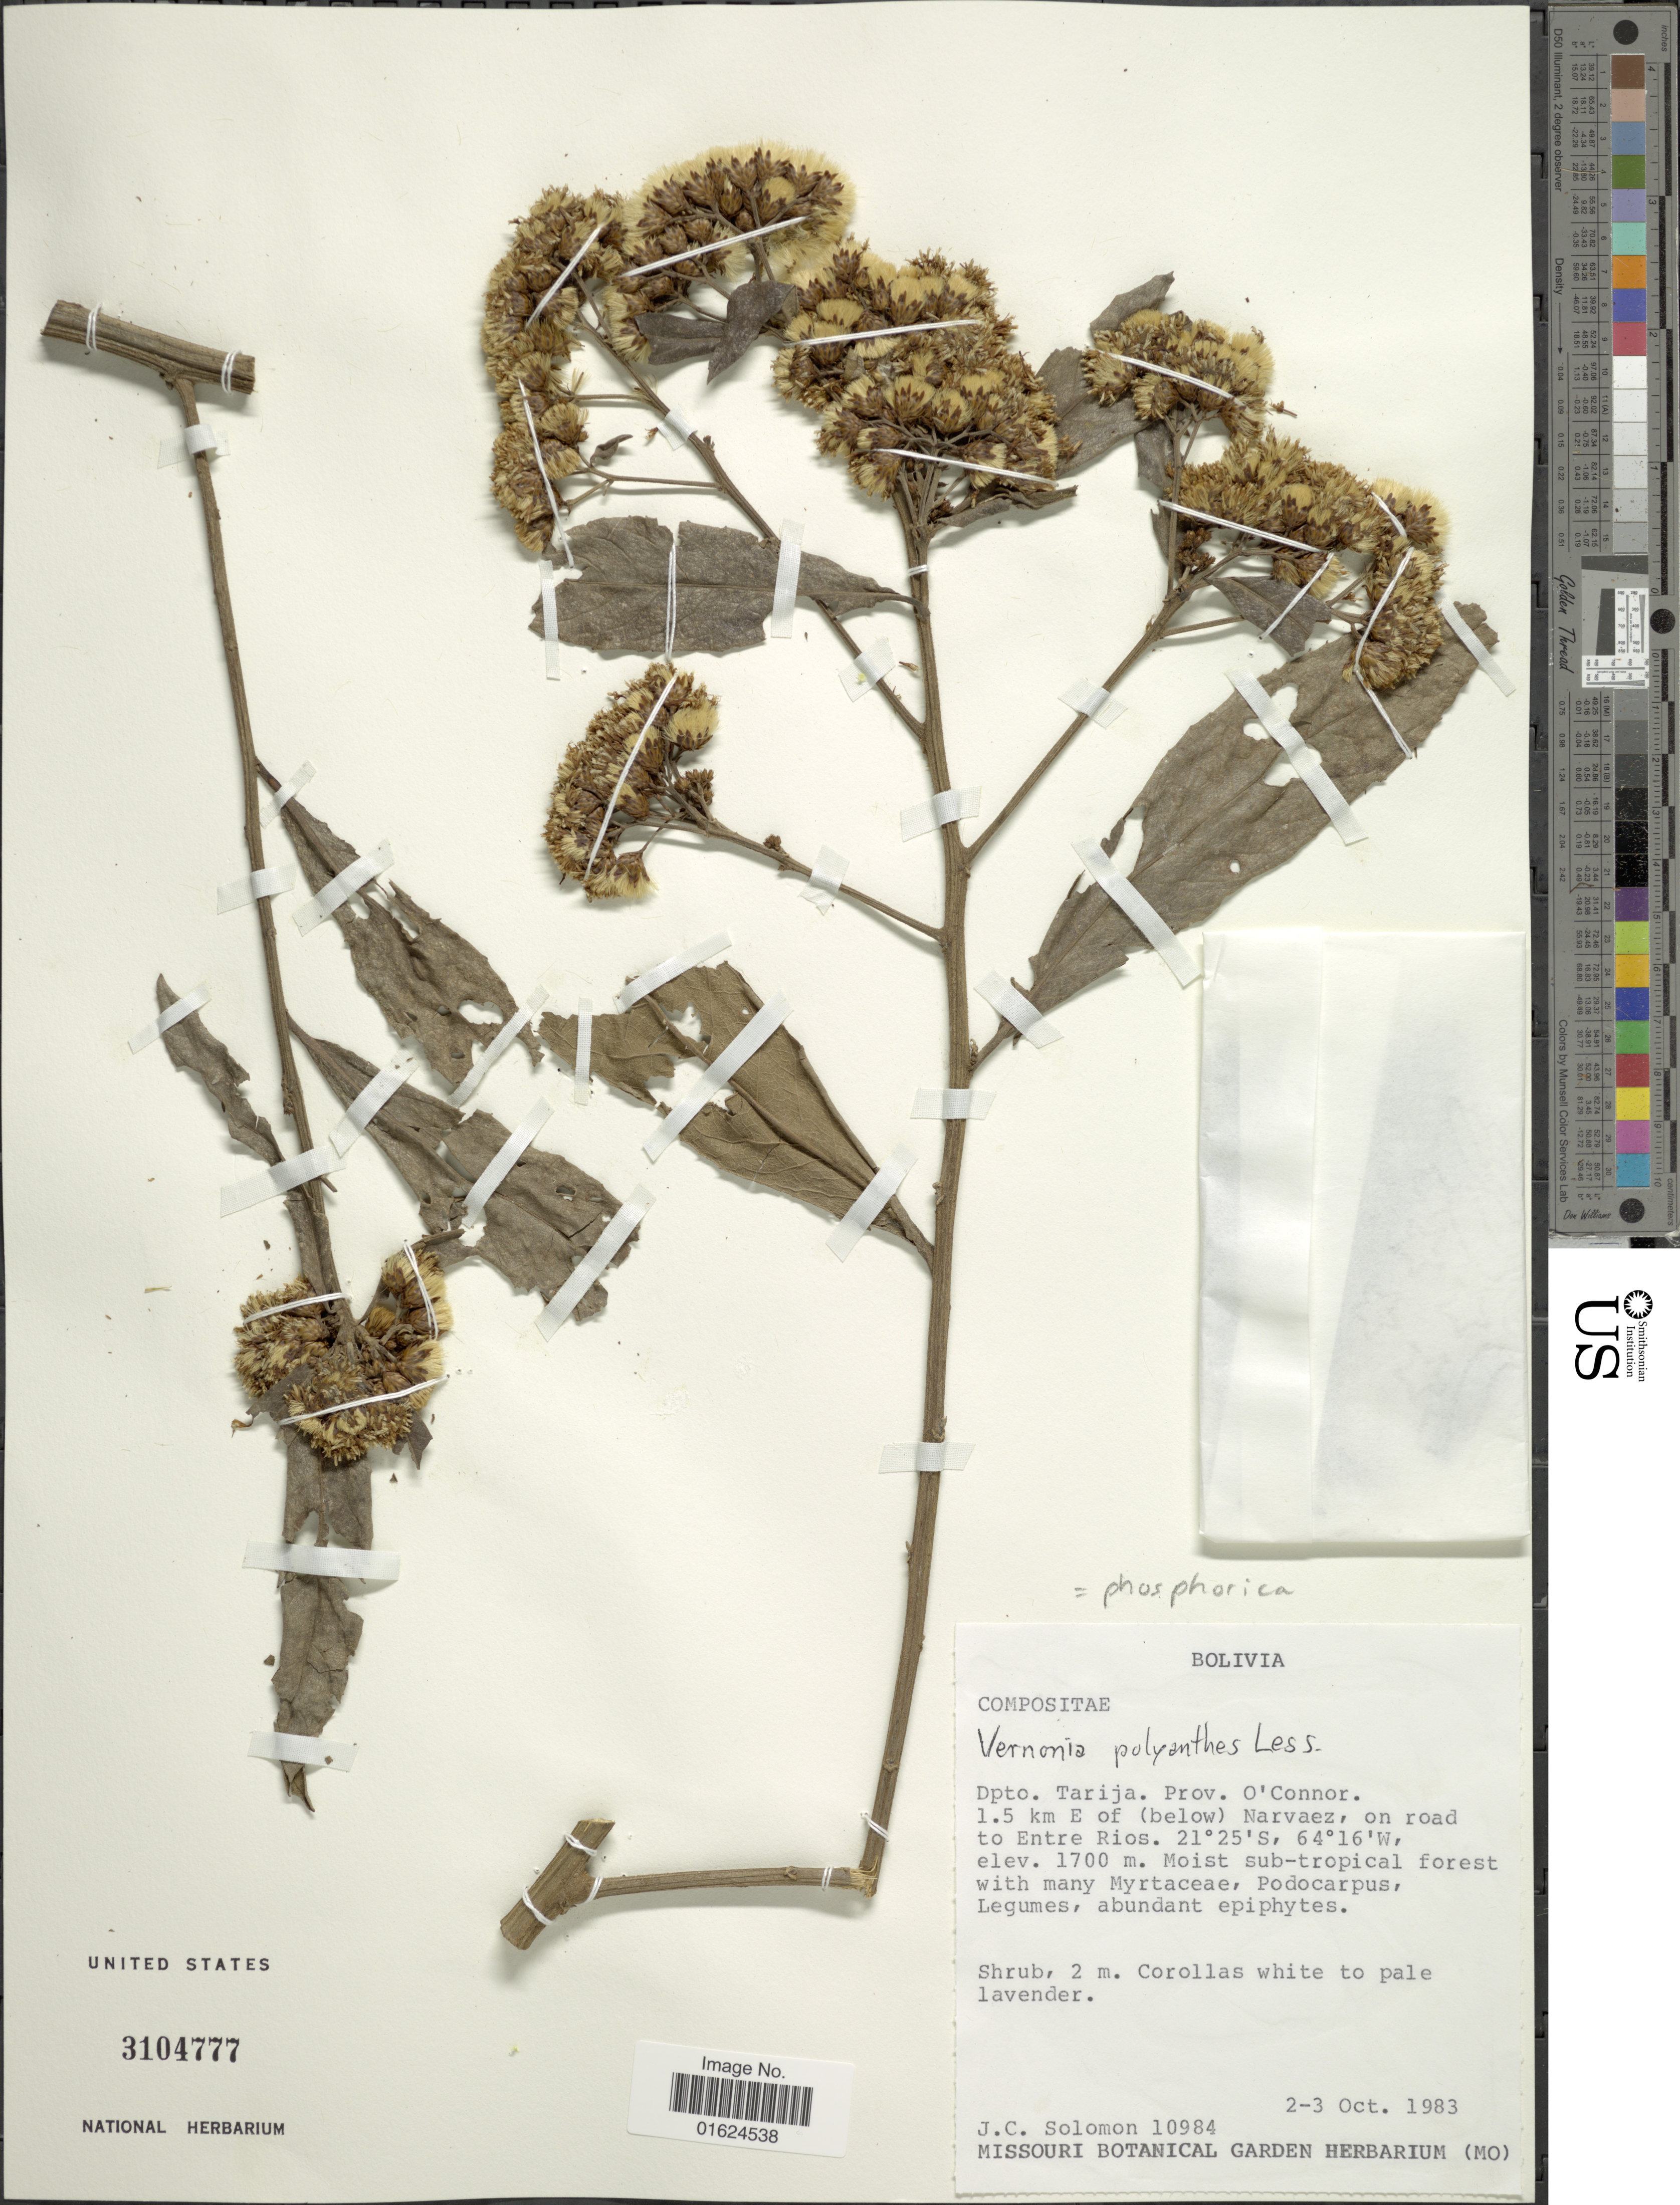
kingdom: Plantae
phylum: Tracheophyta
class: Magnoliopsida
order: Asterales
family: Asteraceae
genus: Vernonanthura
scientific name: Vernonanthura polyanthes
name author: (Spreng.) A.J. Vega & Dematt.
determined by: Renon, Polla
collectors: J. C. Solomon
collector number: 10984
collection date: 1983-10-02/1983-10-03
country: Bolivia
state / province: Tarija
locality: Dpto Traija. Prov. O'Connor. 1.5 km E of (below) Narvaez, on road to Entre Rios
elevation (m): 1700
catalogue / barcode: US 3104777